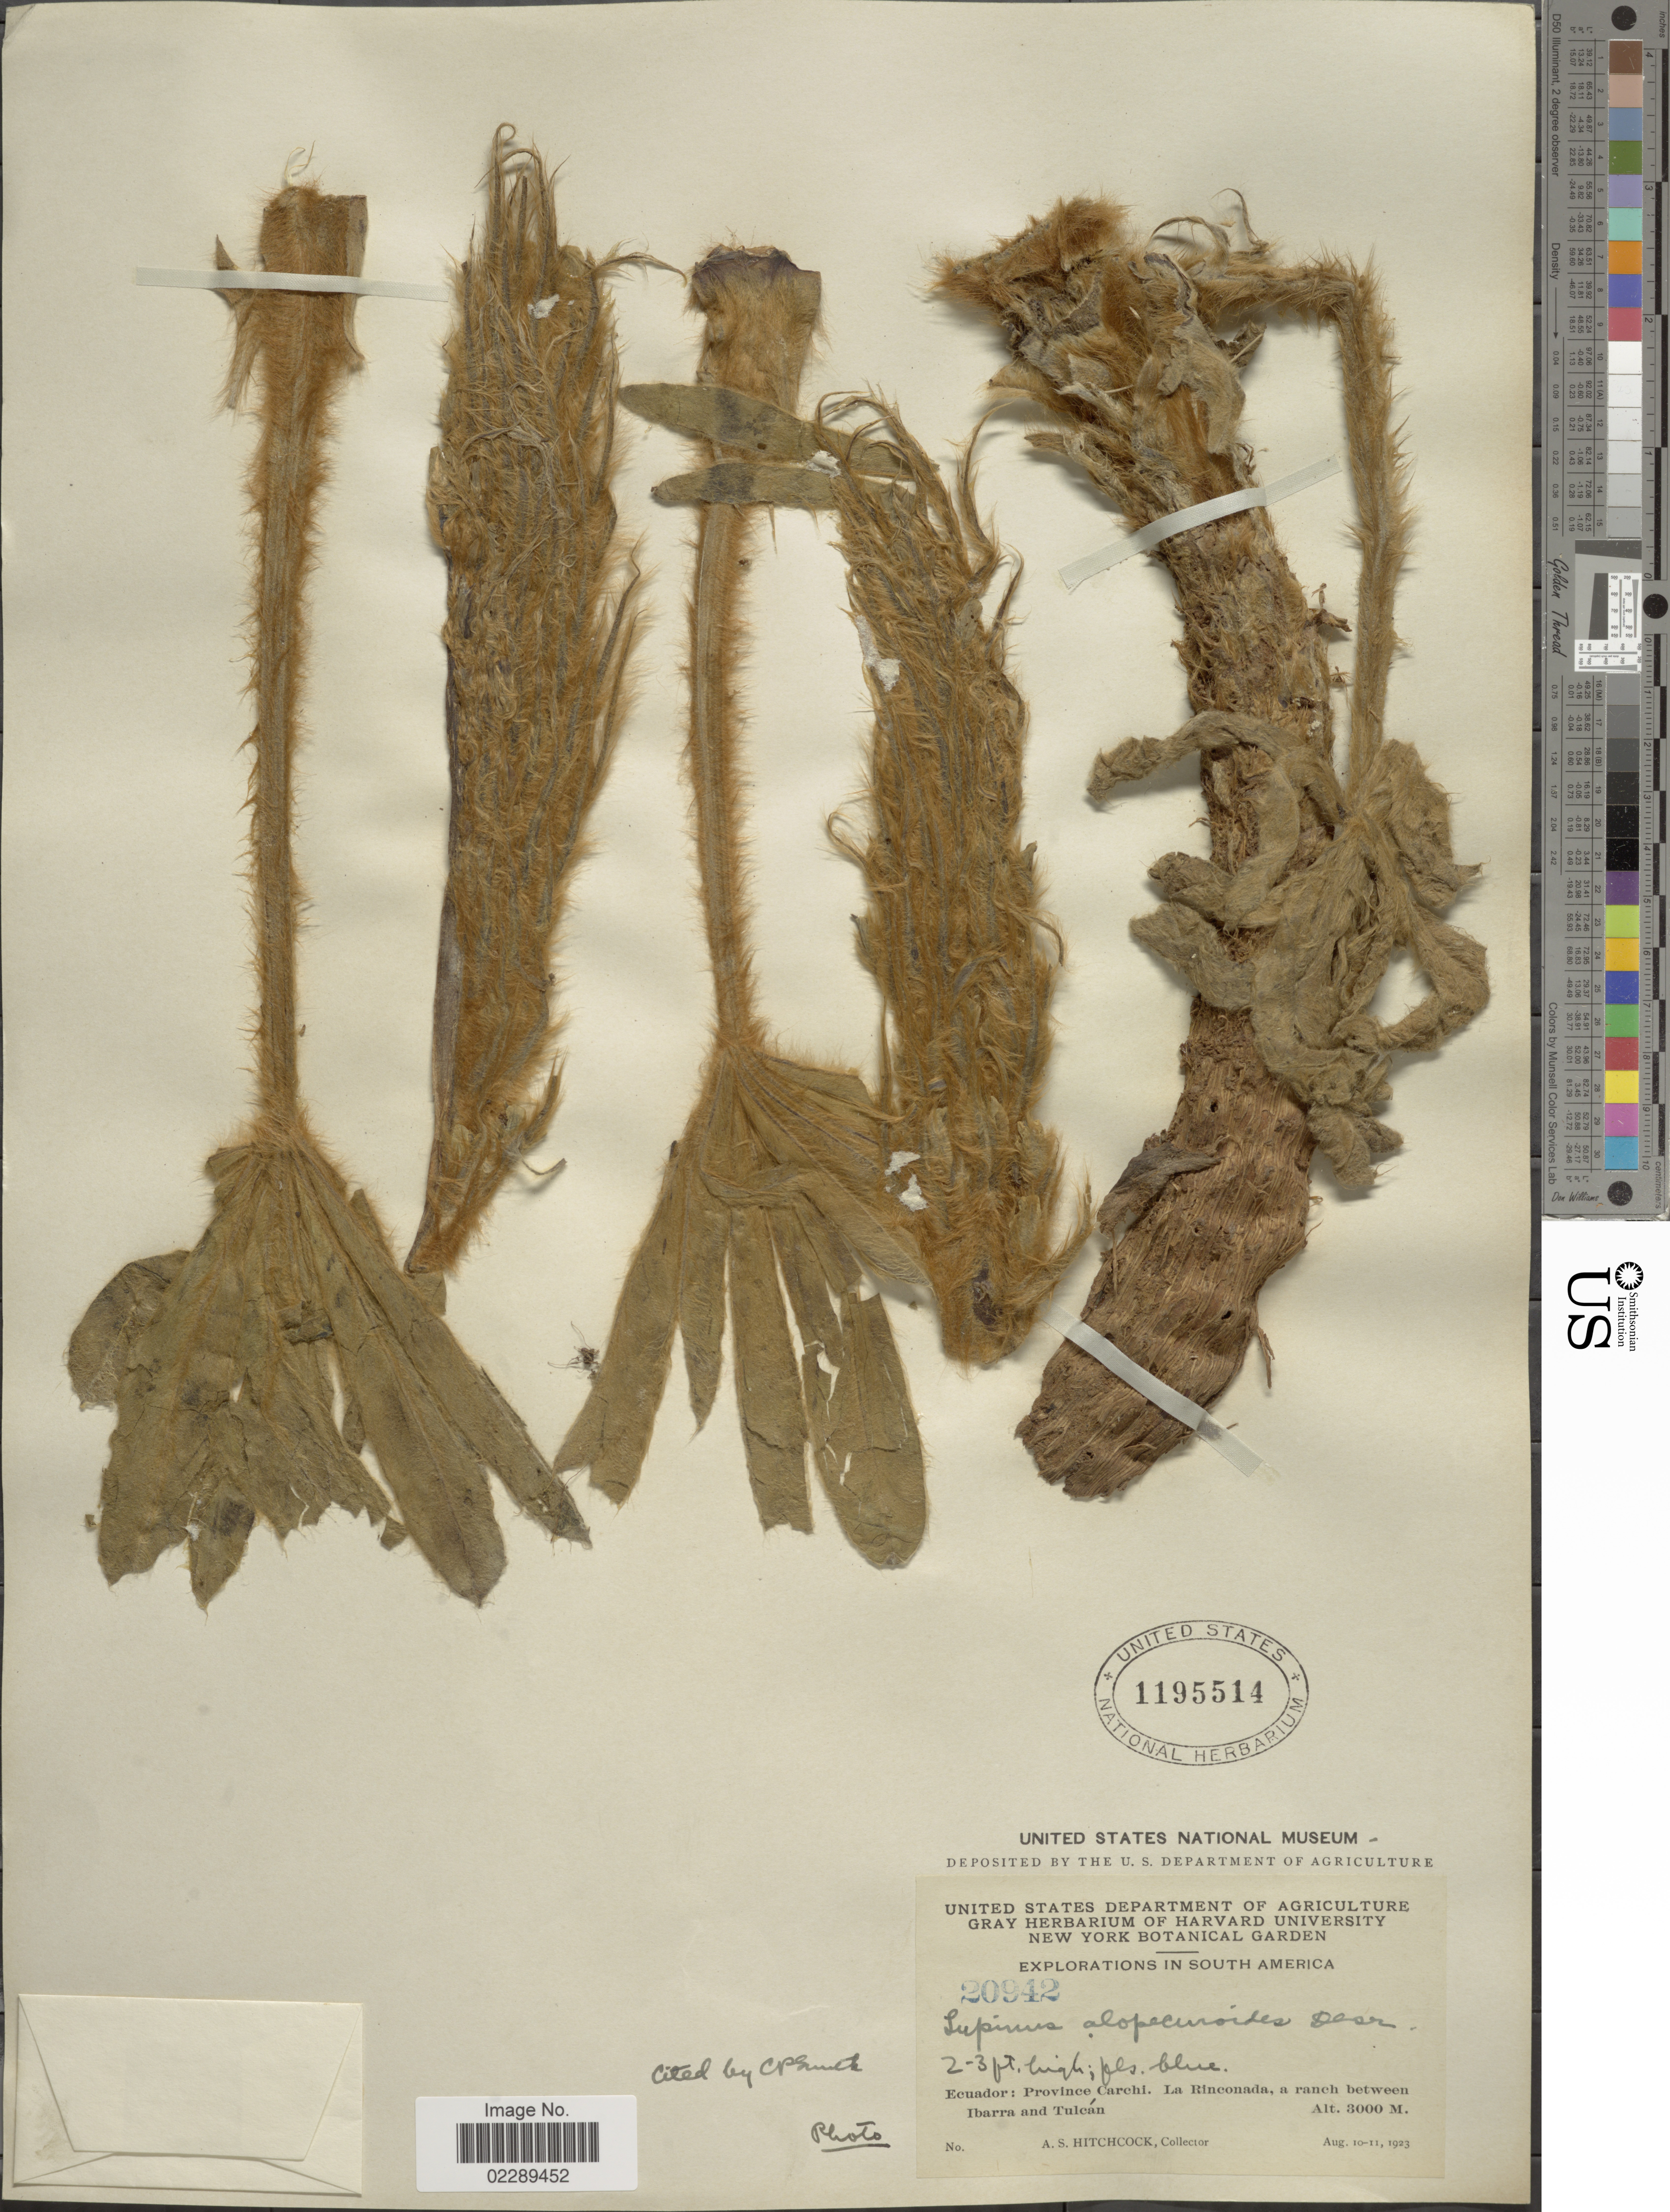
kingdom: Plantae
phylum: Tracheophyta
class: Magnoliopsida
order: Fabales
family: Fabaceae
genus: Lupinus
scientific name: Lupinus alopecuroides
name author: Desr.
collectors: A. S. Hitchcock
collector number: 20942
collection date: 1923-08-10/1923-08-11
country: Ecuador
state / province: Carchi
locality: Ecuador: Province Carchi. La Rinconada, a ranch between Ibarra and Tulcán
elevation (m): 3000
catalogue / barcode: US 1195514